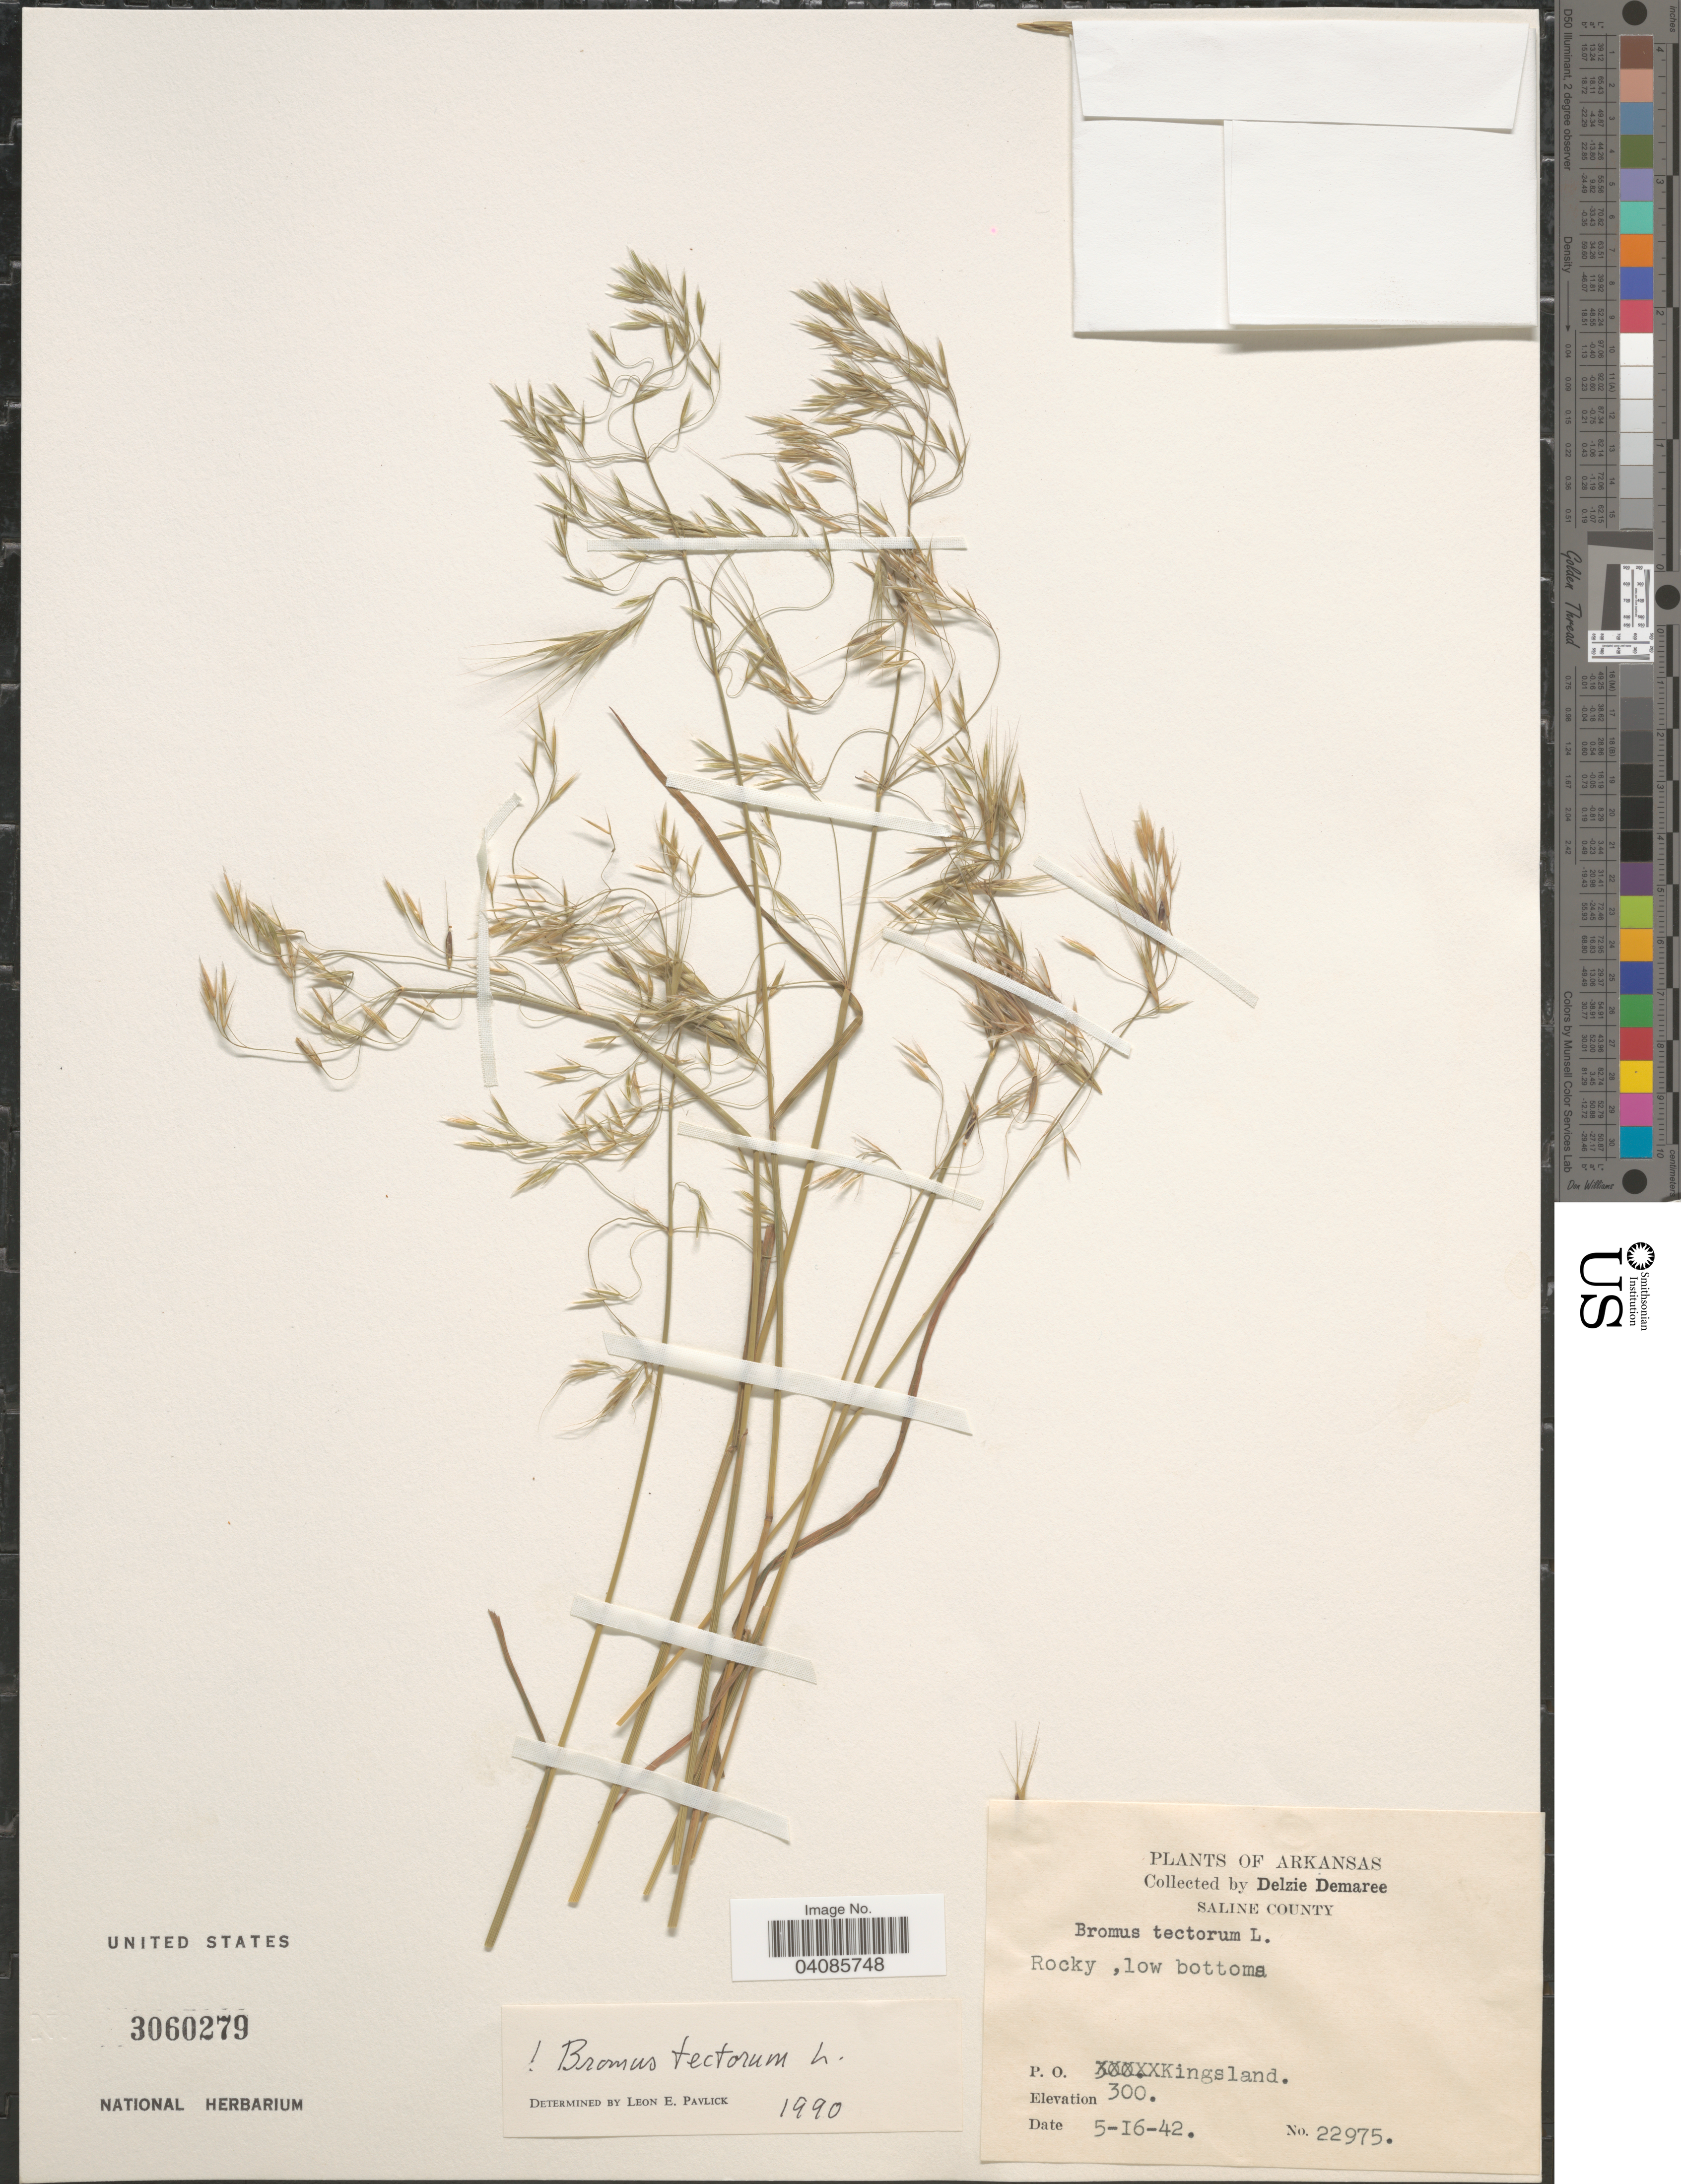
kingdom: Plantae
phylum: Tracheophyta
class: Liliopsida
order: Poales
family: Poaceae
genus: Bromus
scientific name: Bromus tectorum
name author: L.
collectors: D. Demaree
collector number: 22975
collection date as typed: Transcribed d/m/y: 16/5/42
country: United States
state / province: Arkansas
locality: Saline County. Rocky, low bottom. P. O. Kingsland.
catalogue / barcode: US 3060279